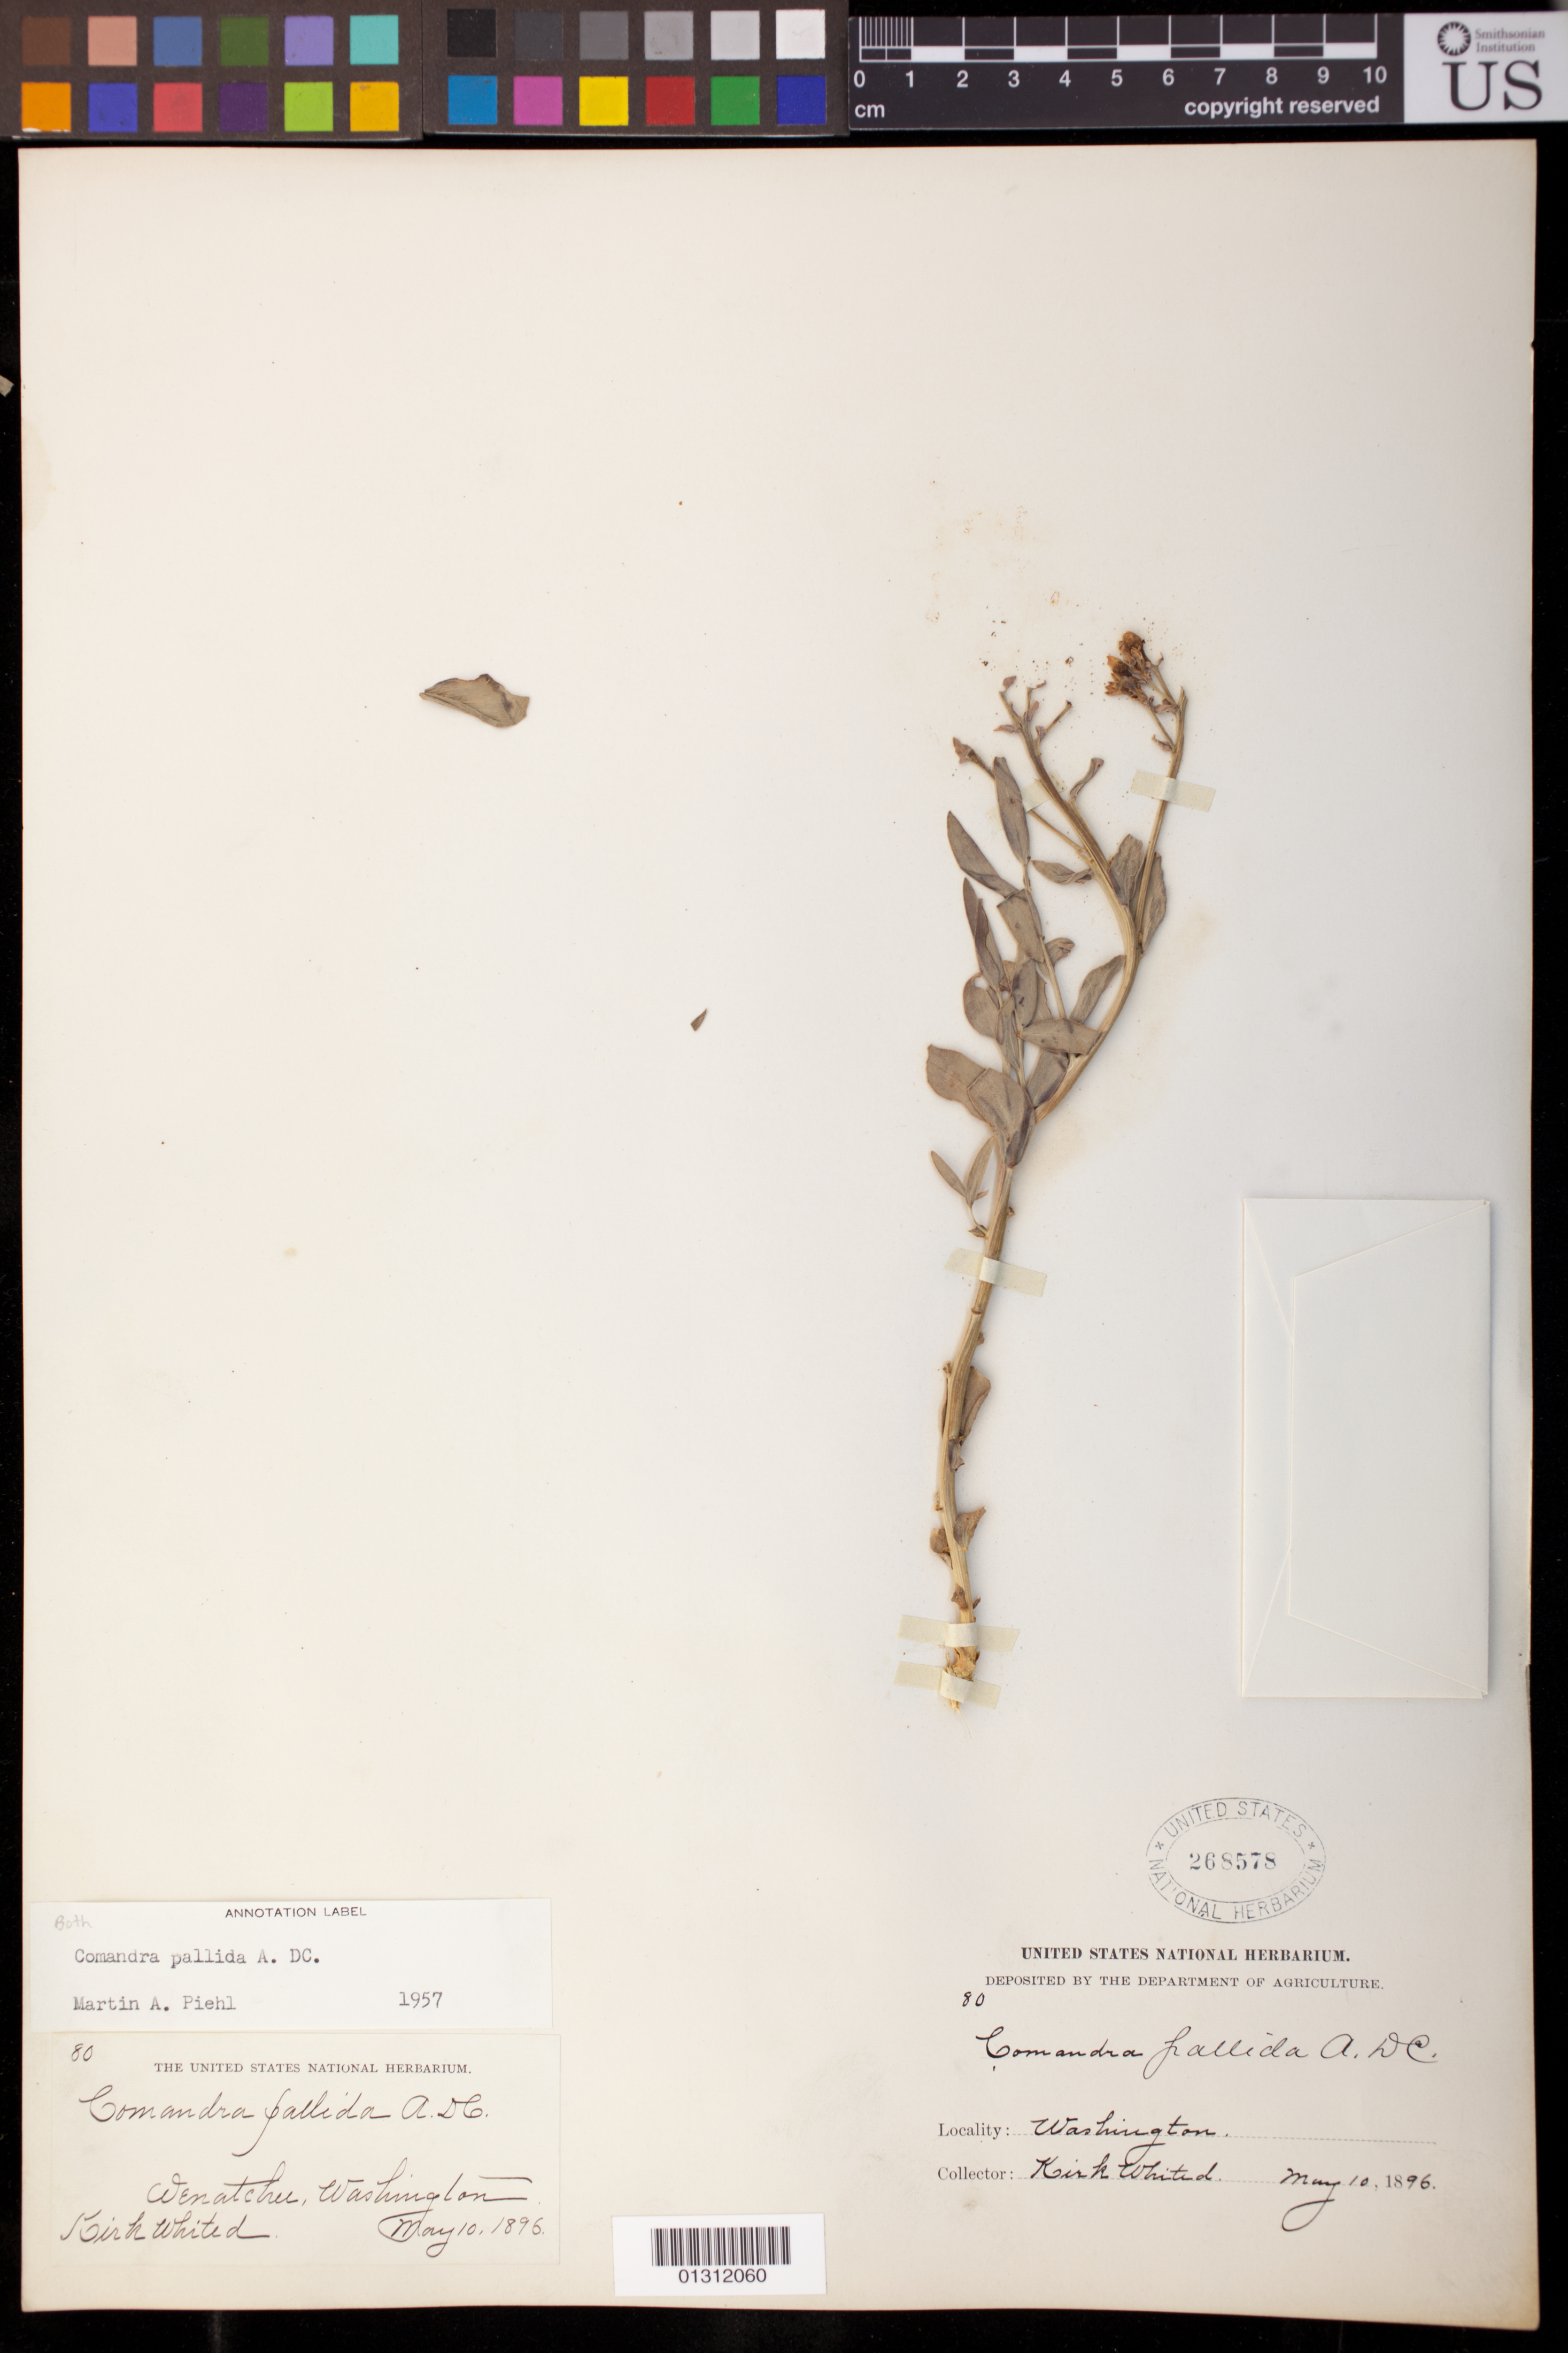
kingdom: Plantae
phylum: Tracheophyta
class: Magnoliopsida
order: Santalales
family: Comandraceae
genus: Comandra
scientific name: Comandra pallida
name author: A. DC.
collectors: K. Whited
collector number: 80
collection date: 1896-05-10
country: United States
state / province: Washington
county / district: Chelan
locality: Wenatchee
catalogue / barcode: US 268578